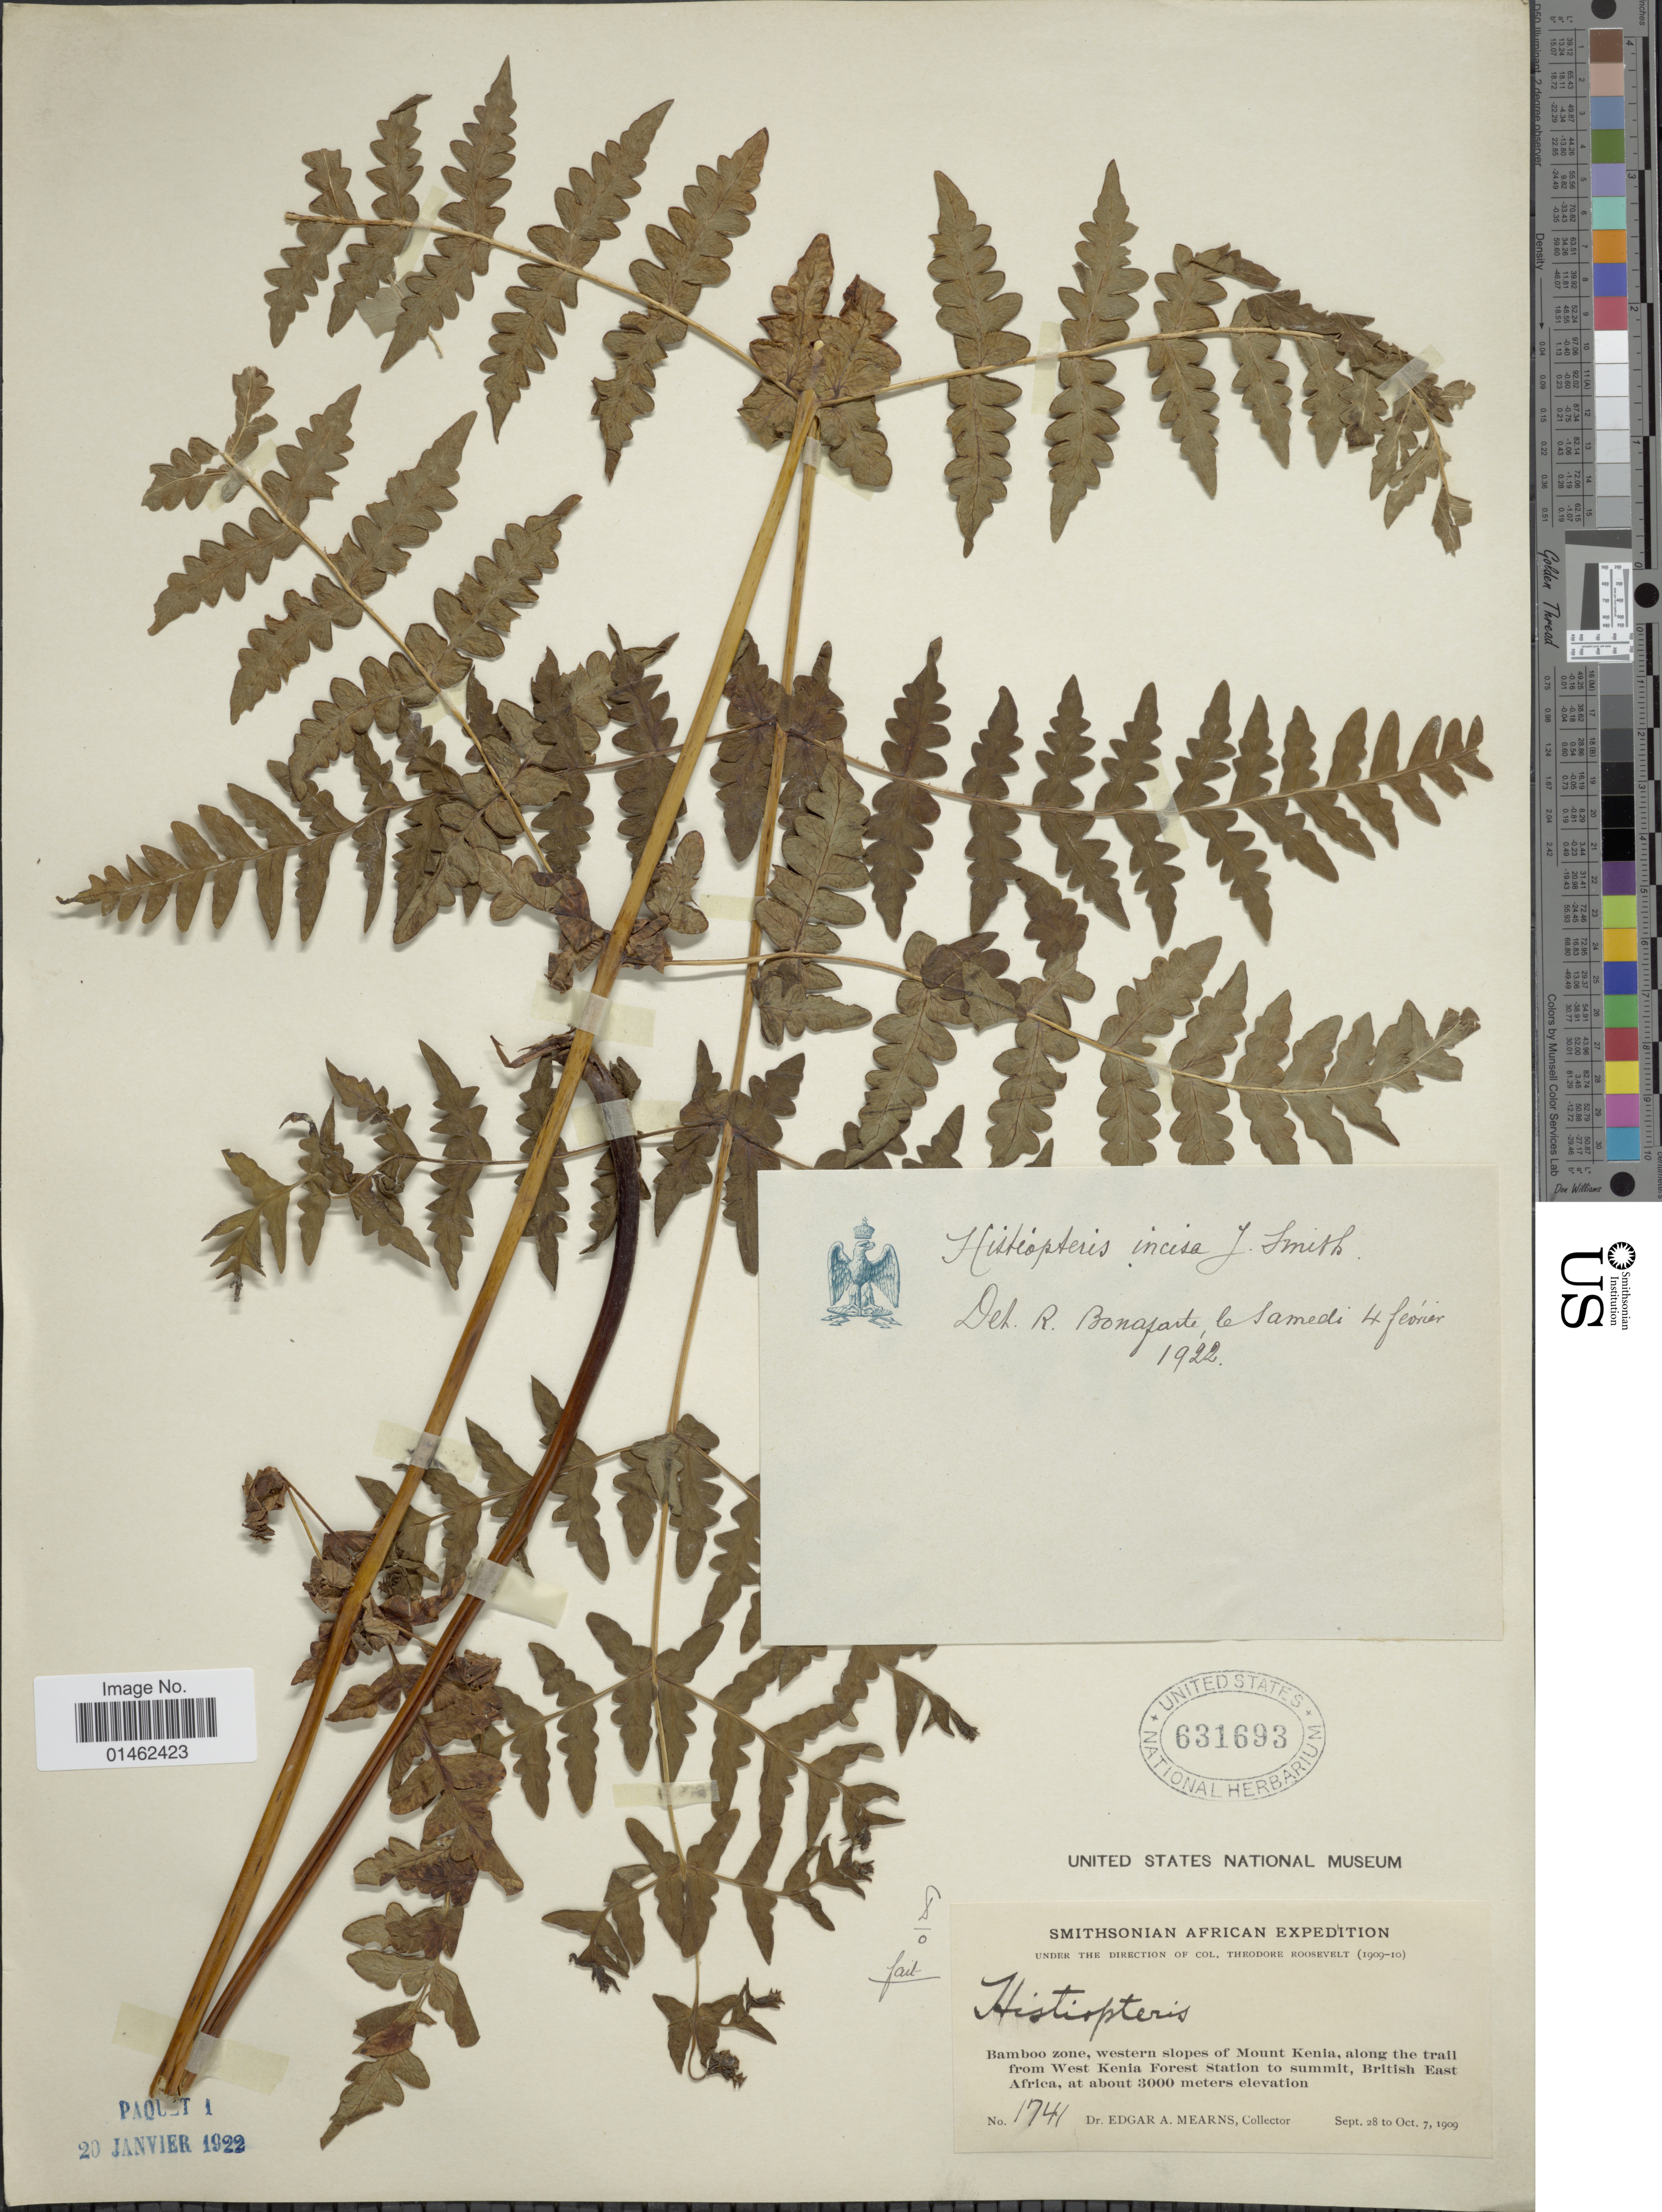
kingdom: Plantae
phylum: Tracheophyta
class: Polypodiopsida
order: Polypodiales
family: Dennstaedtiaceae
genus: Histiopteris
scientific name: Histiopteris incisa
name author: (Thunb.) J. Sm.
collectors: E. A. Mearns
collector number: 1741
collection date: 1909-09-28/1909-10-07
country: Kenya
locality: Bamboo zone, western slope of Mount Kenia, along the trail from West Kenia Forest Station to summit, British East Africa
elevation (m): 3000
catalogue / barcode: US 631693